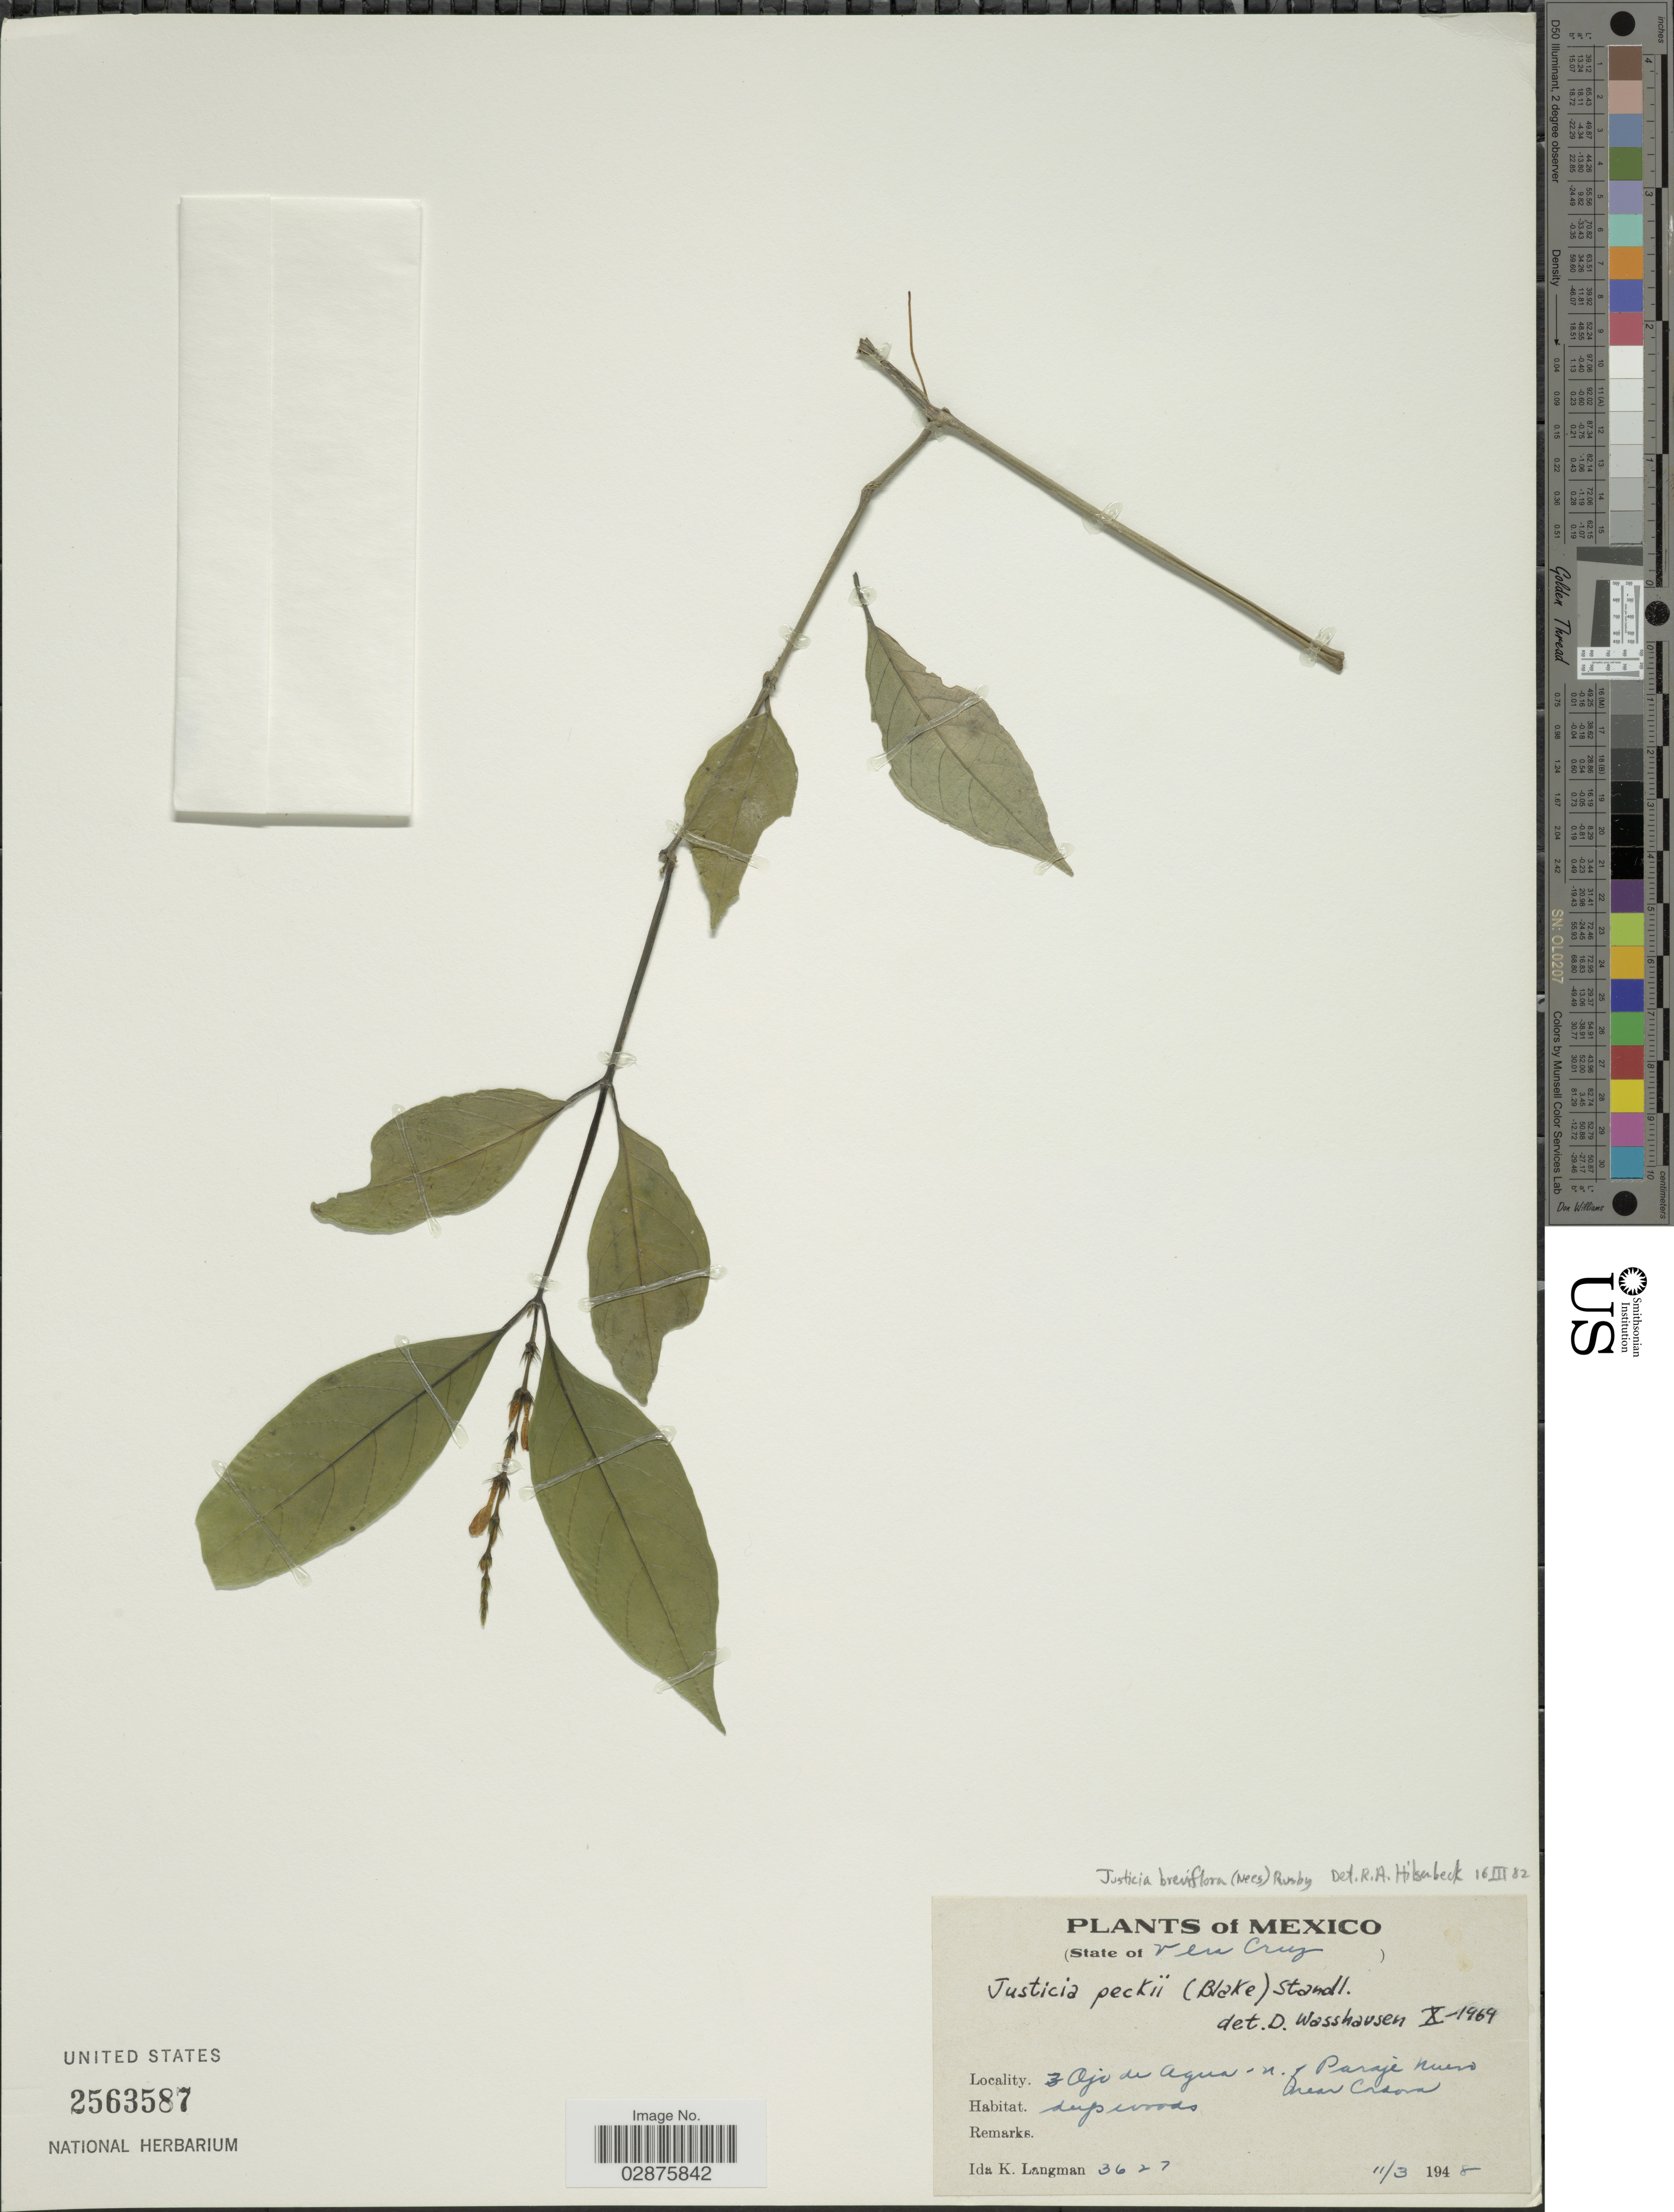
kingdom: Plantae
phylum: Tracheophyta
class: Magnoliopsida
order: Lamiales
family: Acanthaceae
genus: Justicia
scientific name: Justicia breviflora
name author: (Nees) Rusby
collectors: I. K. Langman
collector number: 3627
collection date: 1948-03-11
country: Mexico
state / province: Veracruz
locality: State of Vera Cruz, Ojo de Agua n. of Paraje Nuevo, near Cordova.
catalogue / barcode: US 2563587